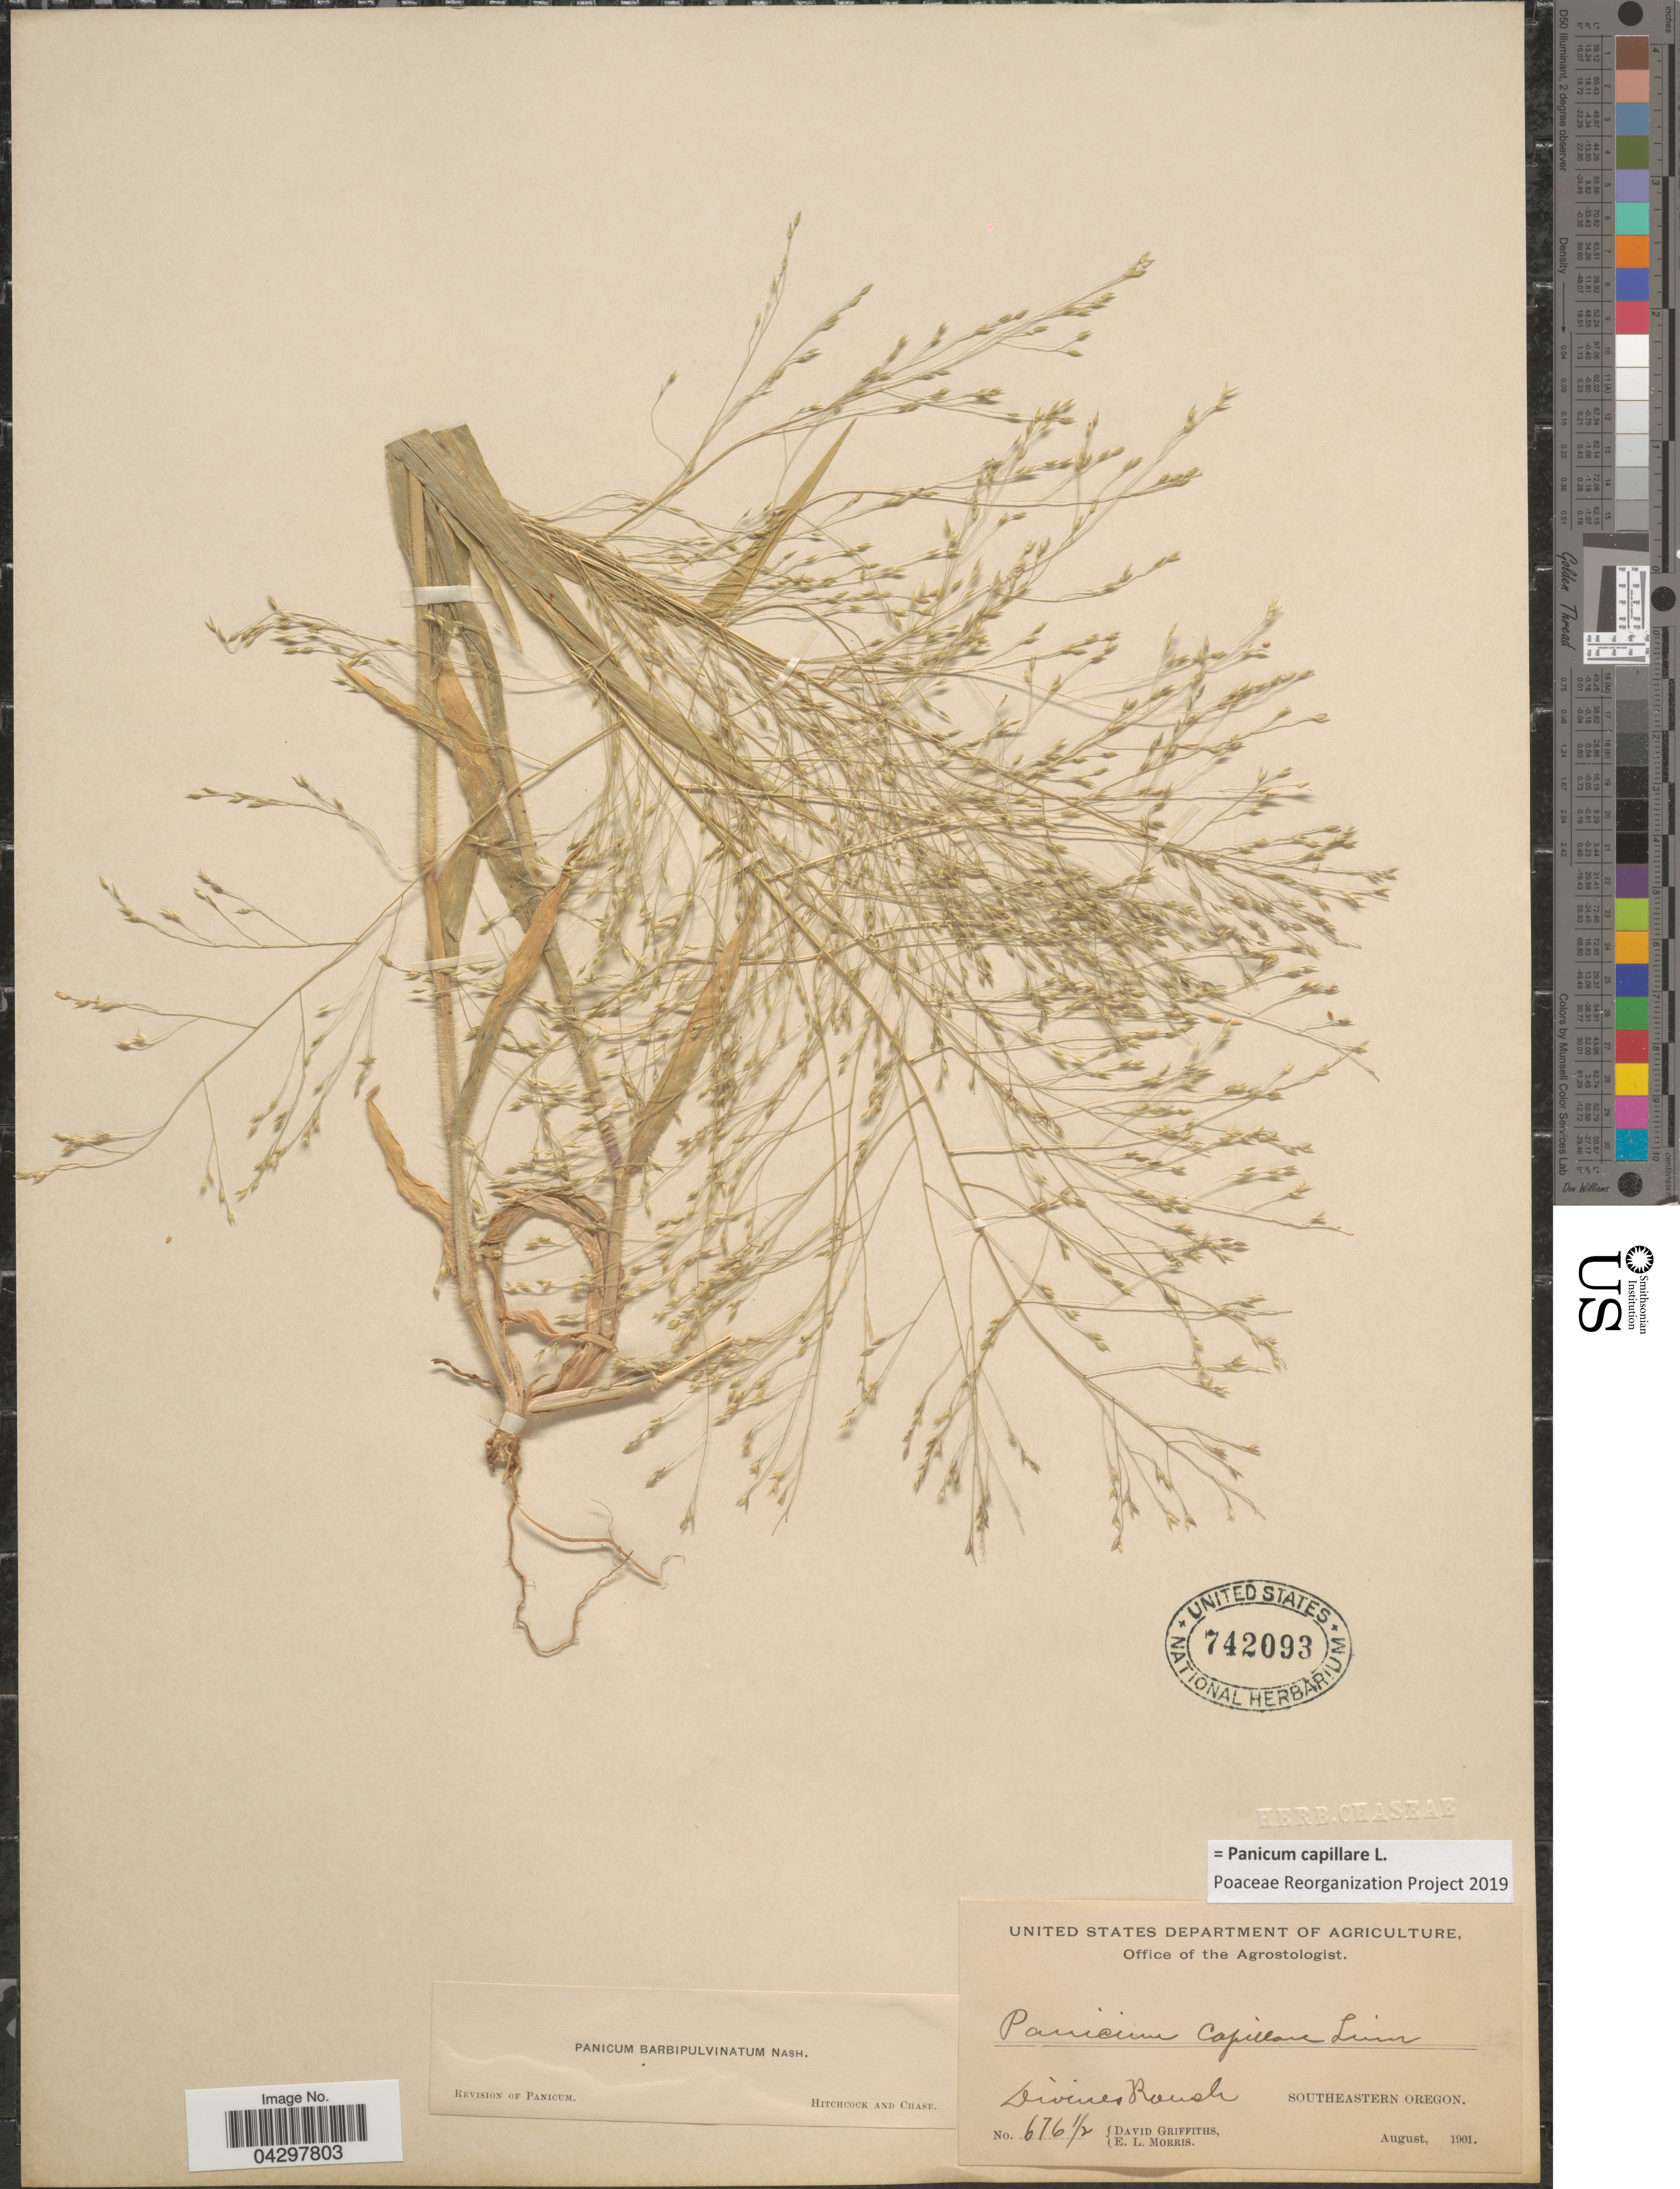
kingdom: Plantae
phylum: Tracheophyta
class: Liliopsida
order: Poales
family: Poaceae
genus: Panicum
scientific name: Panicum capillare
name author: L.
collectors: D. Griffiths & E. Morris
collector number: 676 1/2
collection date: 1901-08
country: United States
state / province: Oregon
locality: Divines Ranch. Southeastern Oregon.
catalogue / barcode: US 742093